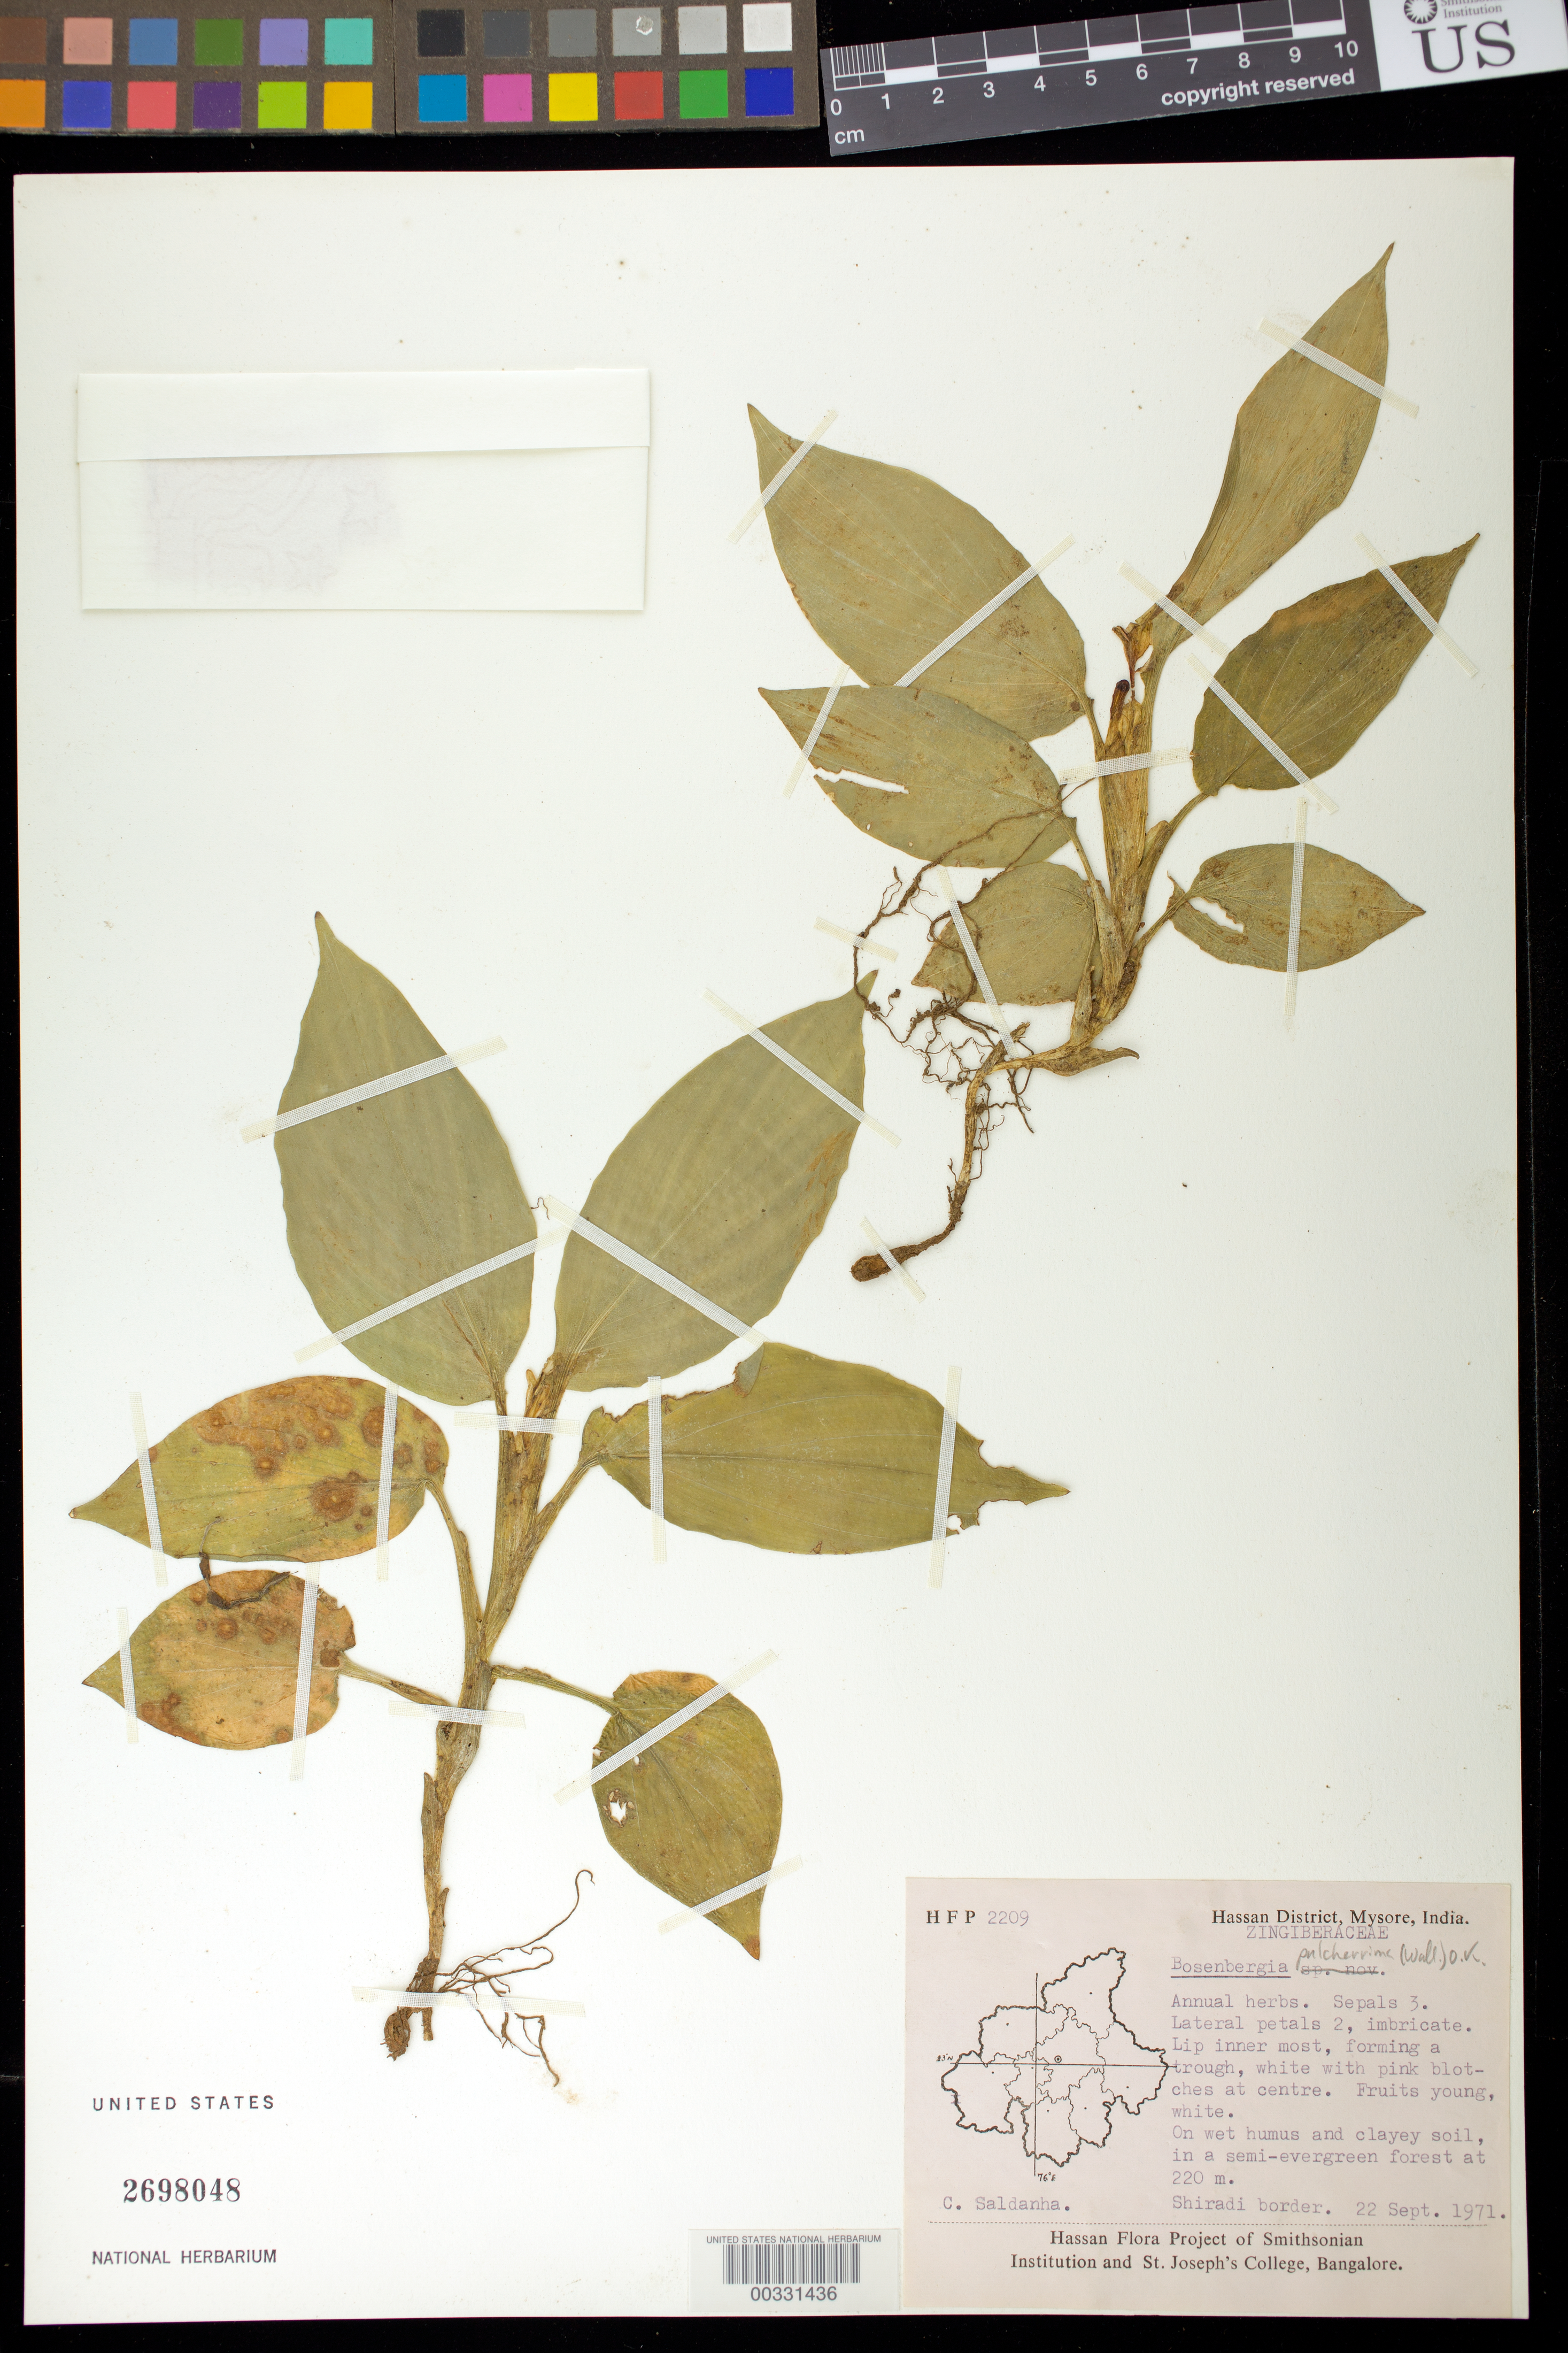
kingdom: Plantae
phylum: Tracheophyta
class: Liliopsida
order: Zingiberales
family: Zingiberaceae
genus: Boesenbergia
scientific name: Boesenbergia pulcherrima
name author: (Wall.) Kuntze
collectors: C. J. Saldanha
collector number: Hfp 2209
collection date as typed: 22 Sep 1971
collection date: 1971-09-22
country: India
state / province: Karnataka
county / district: Hassan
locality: Shiradi border, mysore state [mysore state = karnataka.]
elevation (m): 220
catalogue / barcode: US 2698048